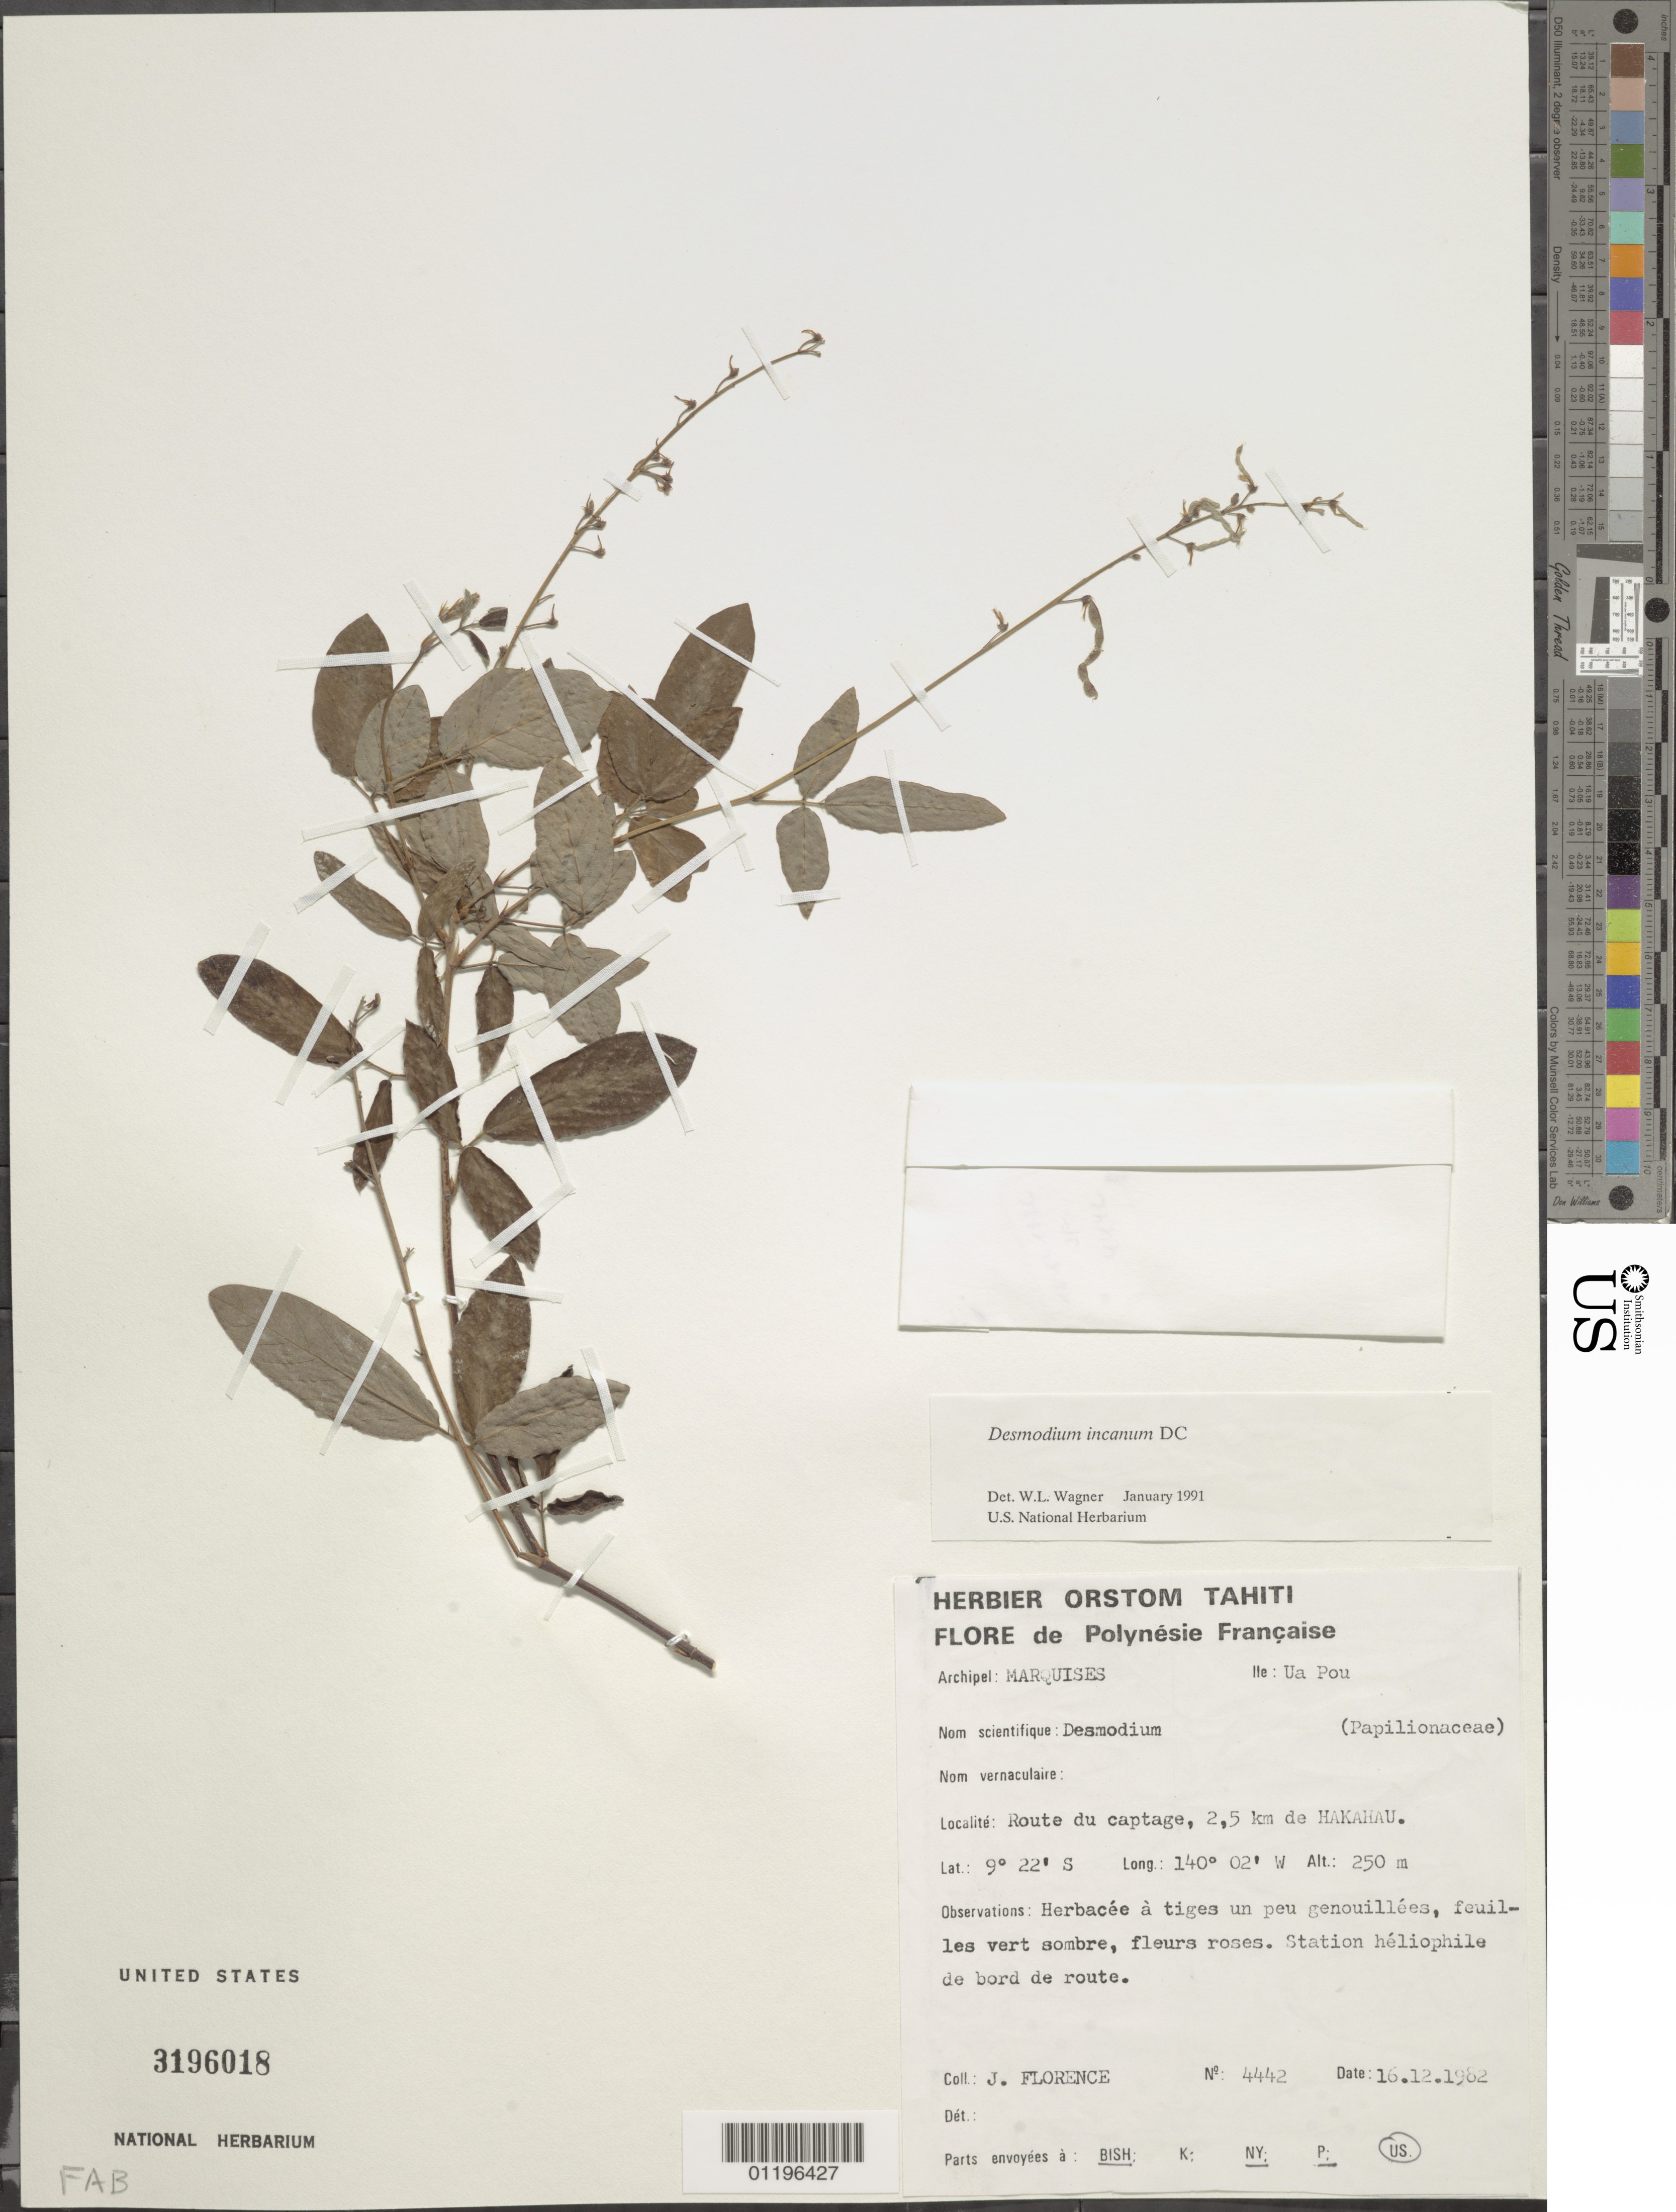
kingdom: Plantae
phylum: Tracheophyta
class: Magnoliopsida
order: Fabales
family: Fabaceae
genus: Desmodium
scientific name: Desmodium incanum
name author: (Sw.) DC.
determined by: Wagner, W. L., (BOT), Smithsonian Institution - National Museum of Natural History (UNITED STATES)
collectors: J. Florence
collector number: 4442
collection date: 1982-12-16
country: French Polynesia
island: Ua Pou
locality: Route du captage, 2.5 km de Hakahau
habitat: Station héliophile de bord de route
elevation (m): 250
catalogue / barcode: US 3196018